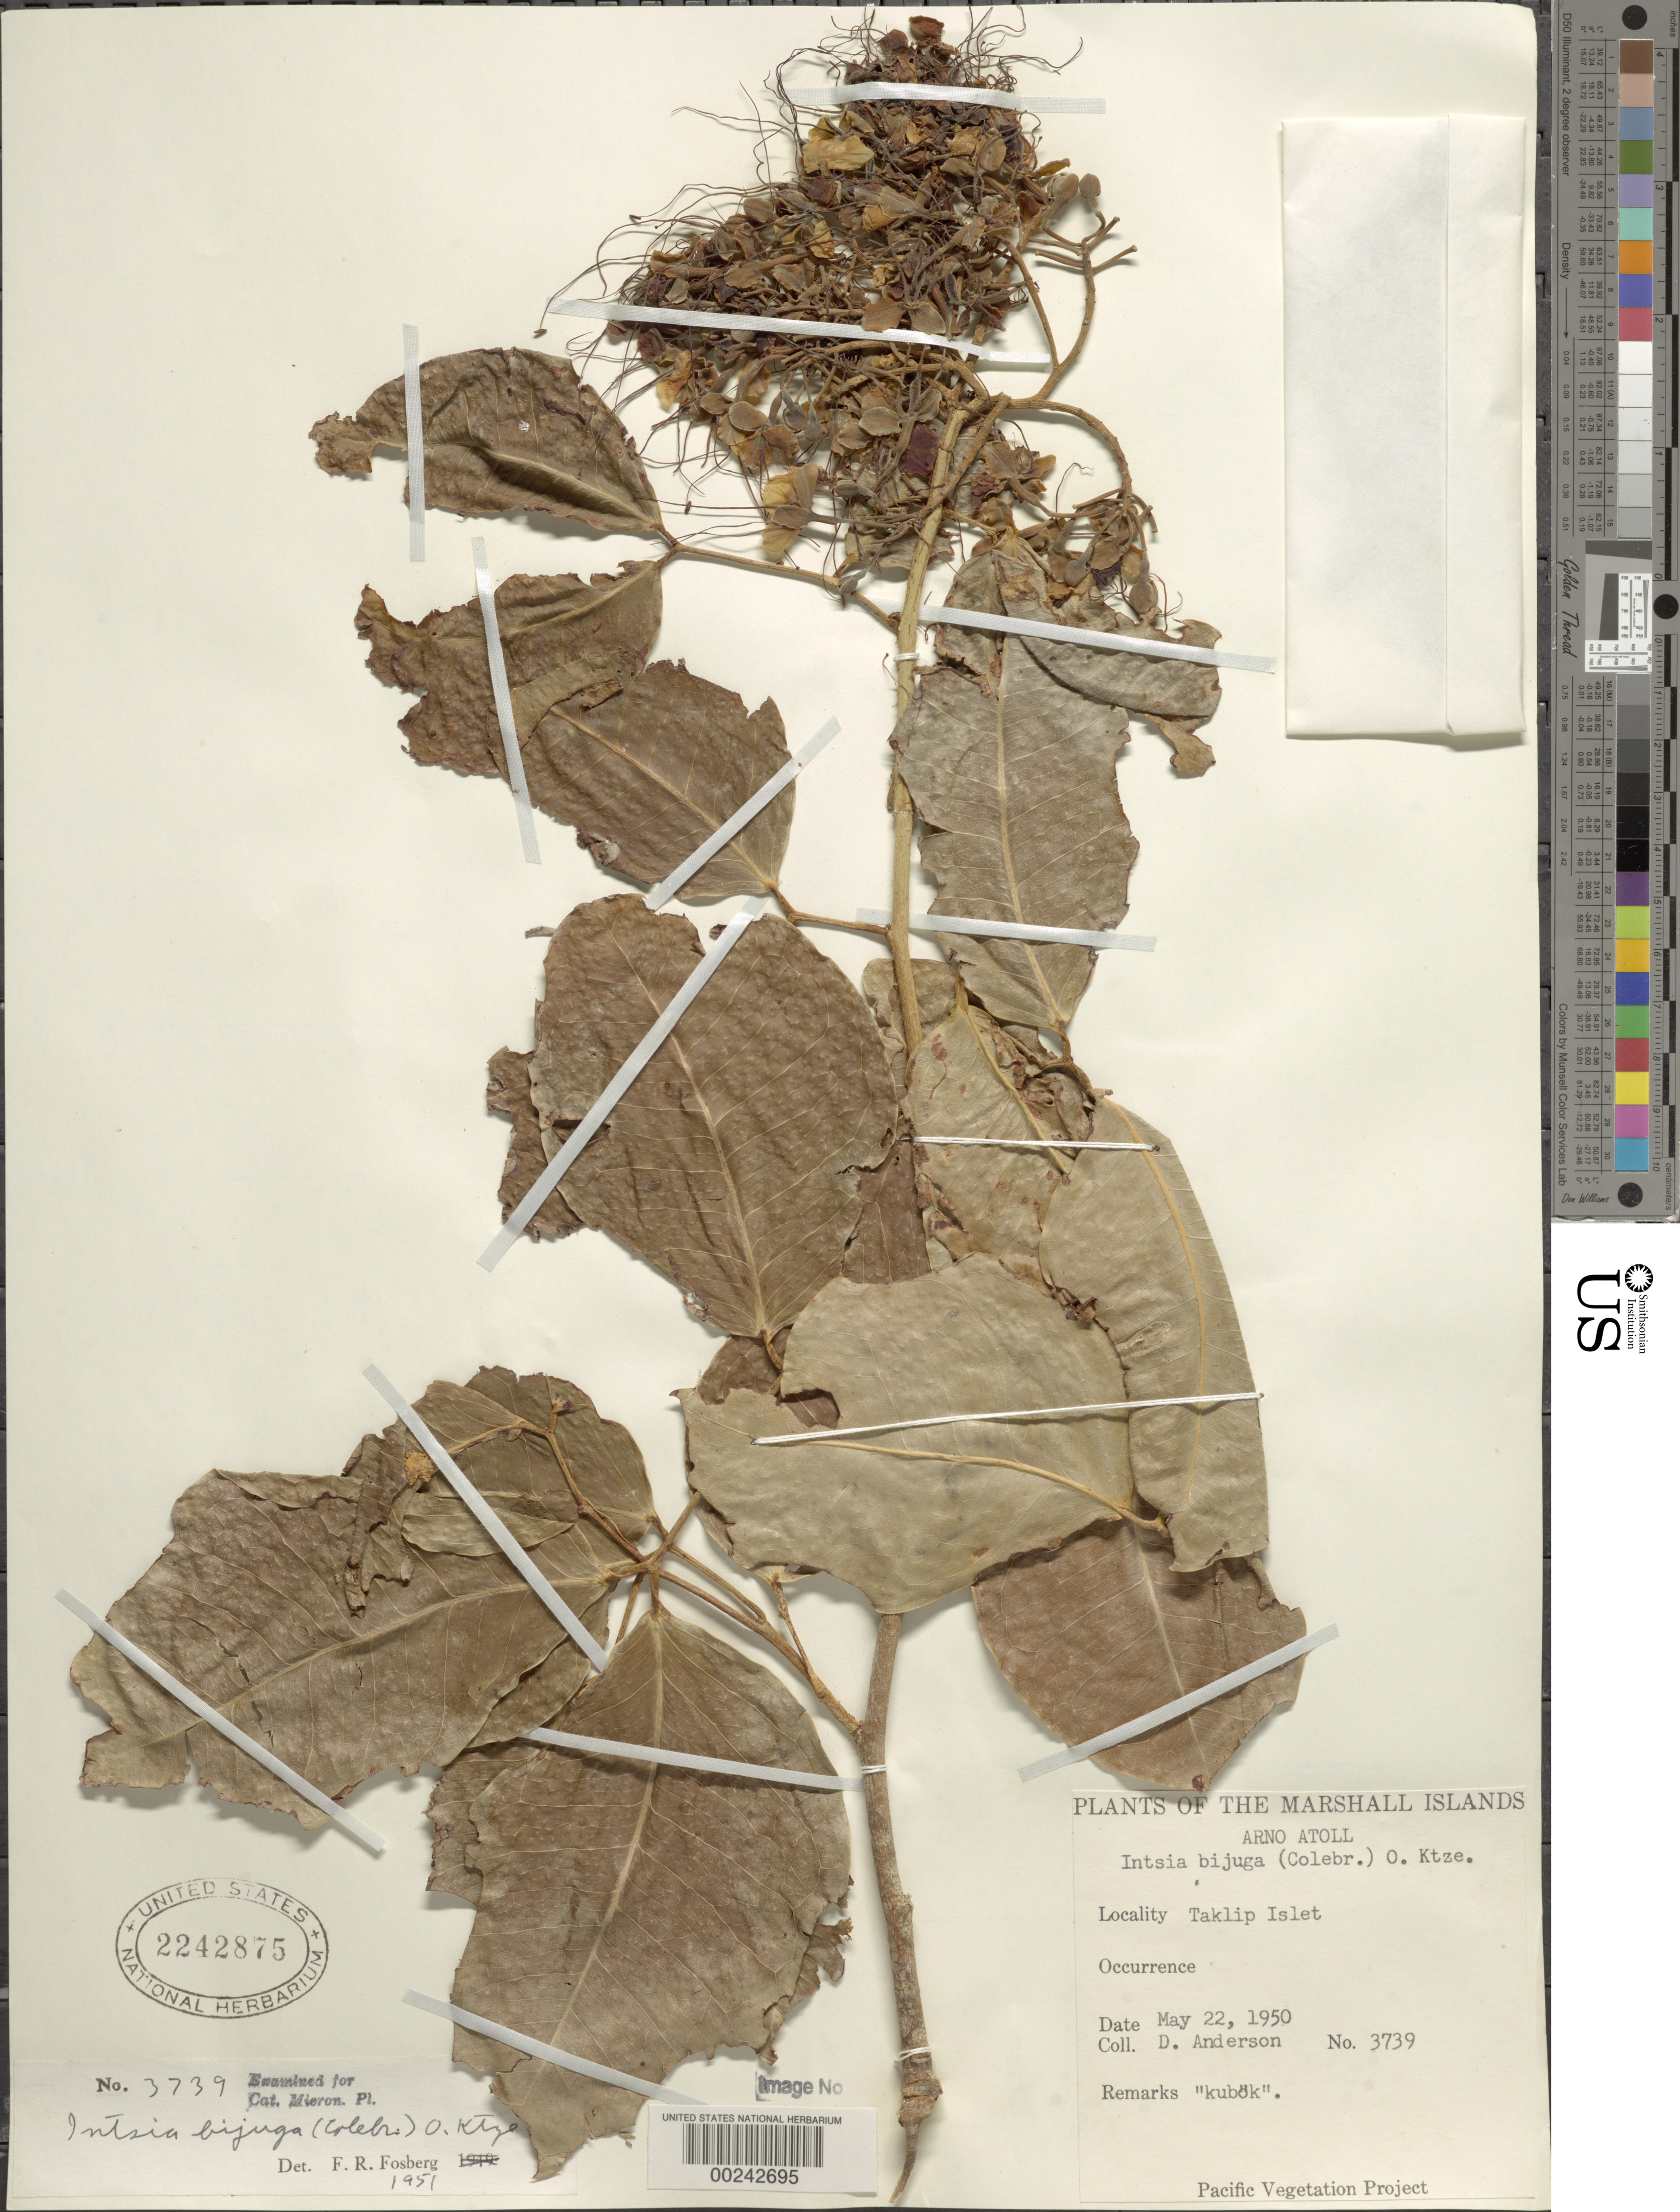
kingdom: Plantae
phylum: Tracheophyta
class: Magnoliopsida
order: Fabales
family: Fabaceae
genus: Intsia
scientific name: Intsia bijuga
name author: (Colebr.) Kuntze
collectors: D. Anderson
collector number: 3739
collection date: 1950-05-22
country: Marshall Islands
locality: Arno Atoll. Taklep Islet.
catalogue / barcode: US 2242875